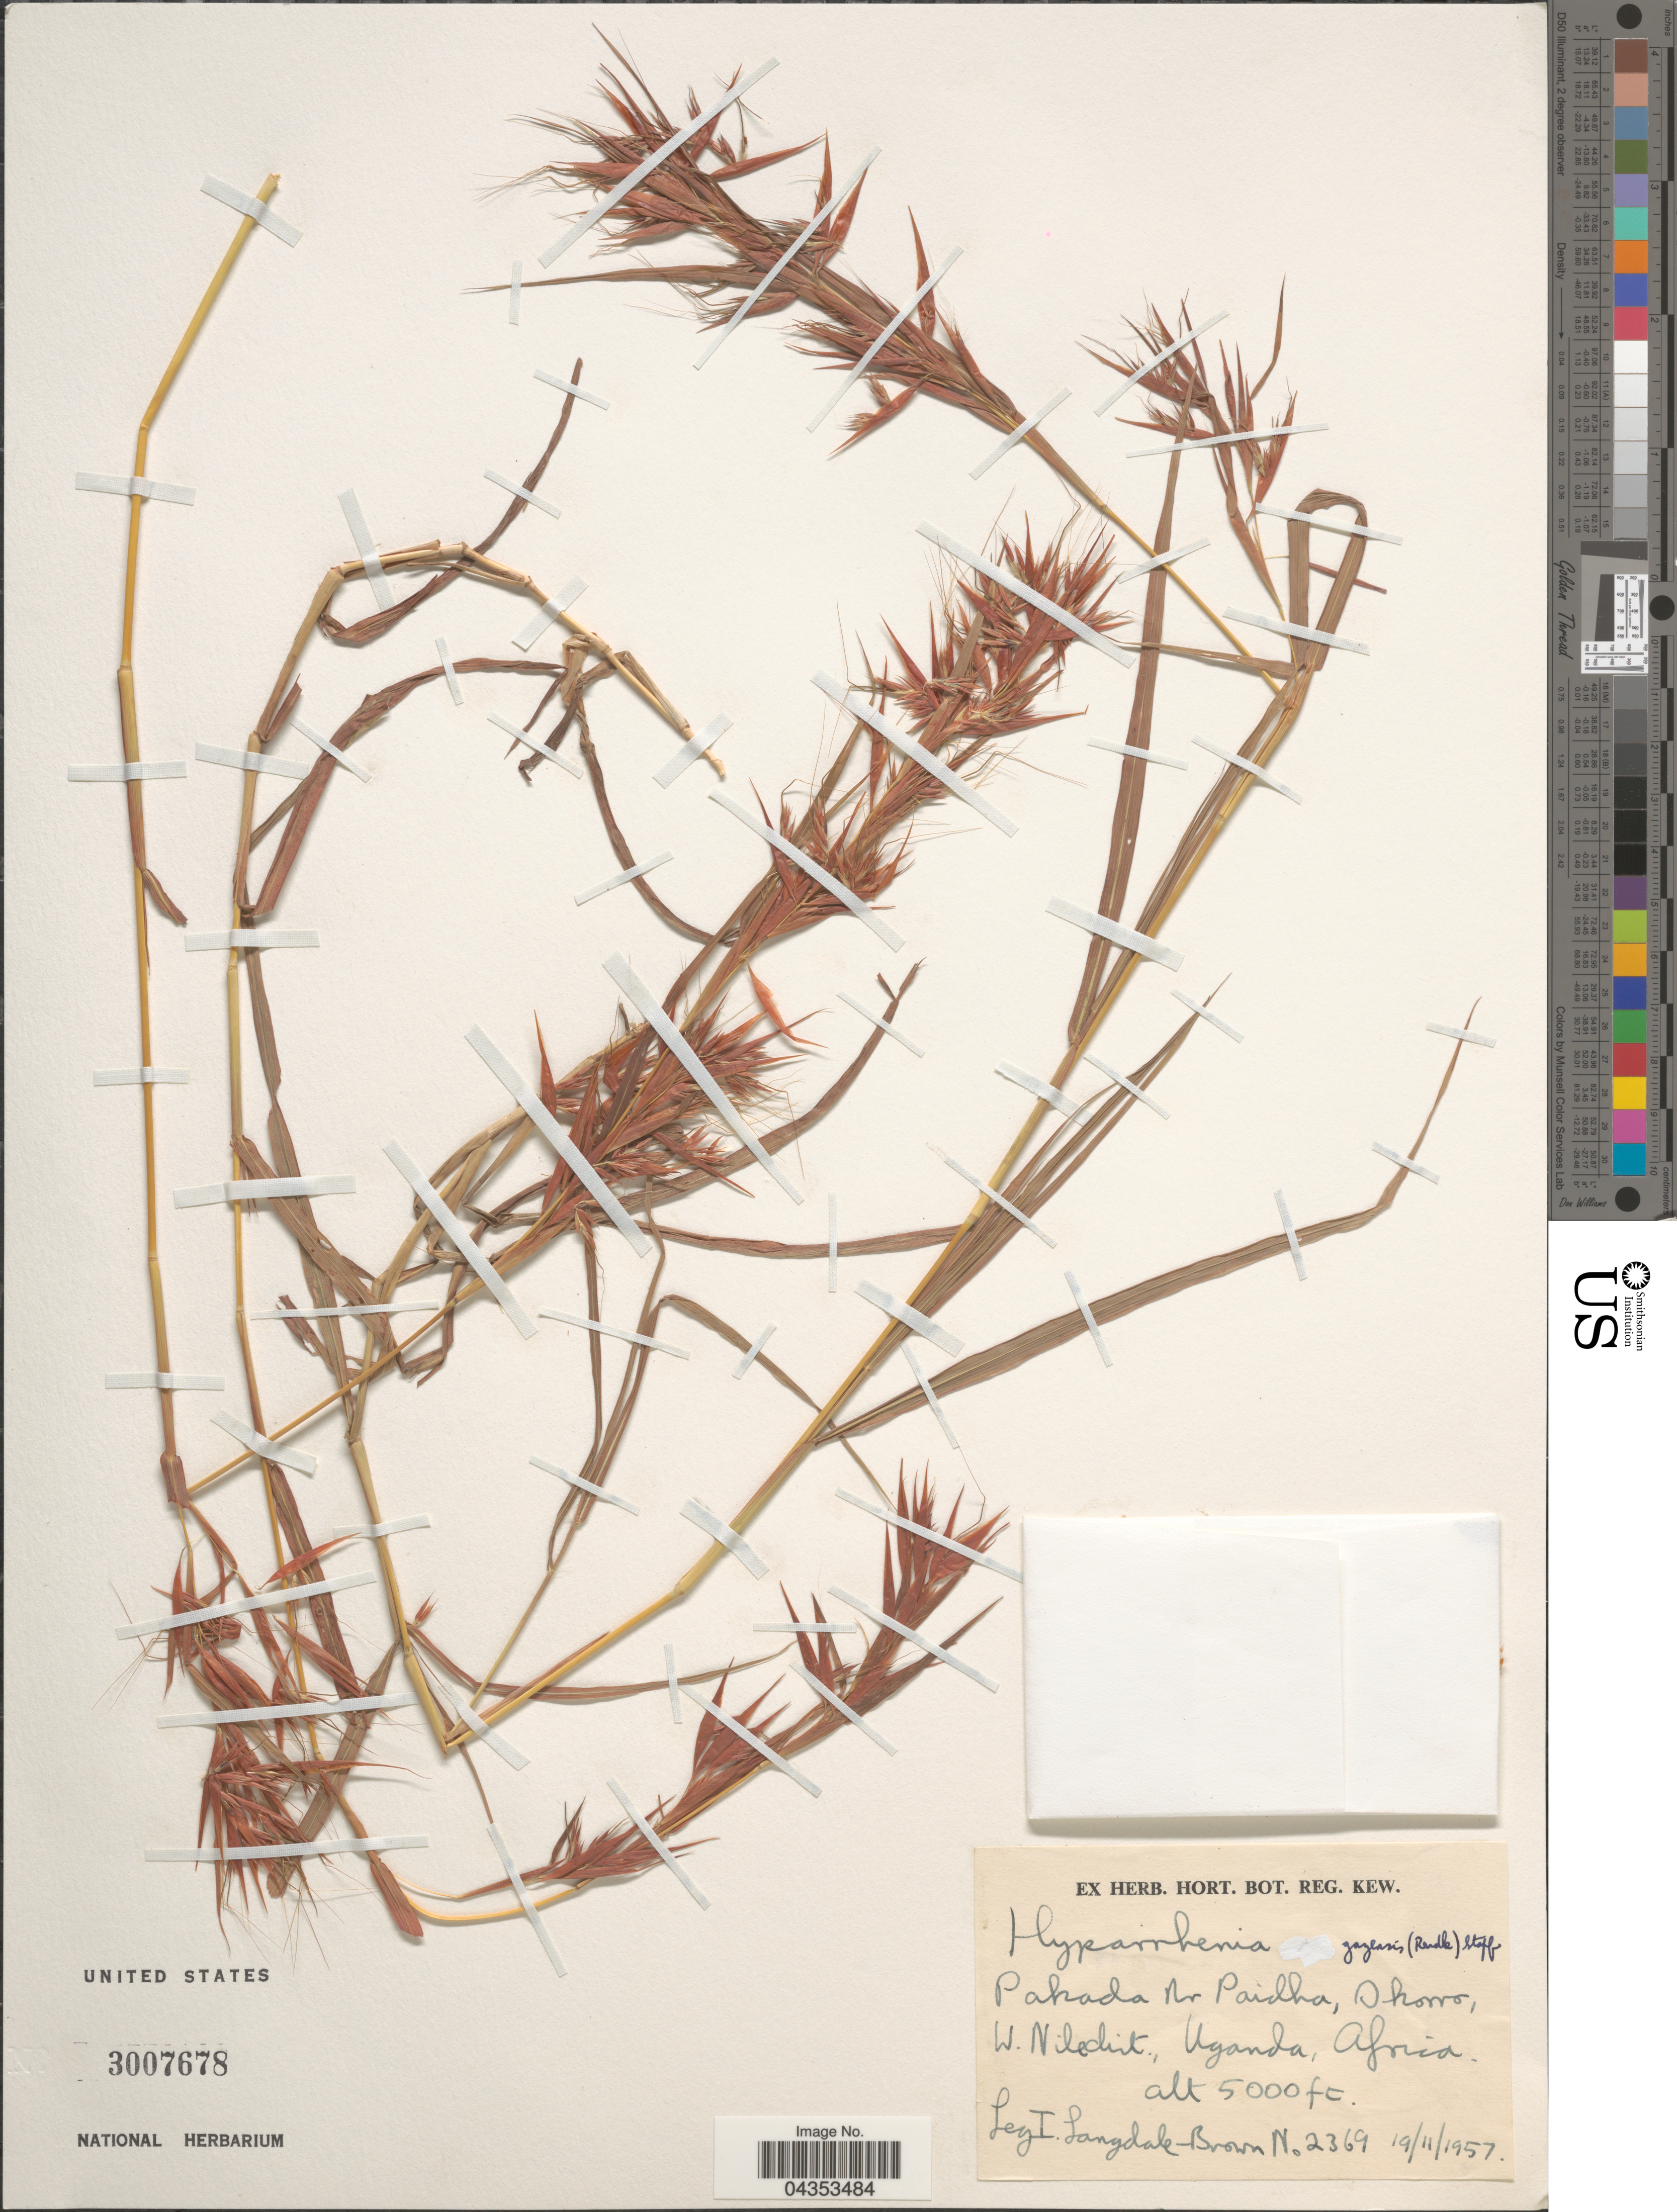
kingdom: Plantae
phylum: Tracheophyta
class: Liliopsida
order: Poales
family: Poaceae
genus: Hyparrhenia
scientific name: Hyparrhenia gazensis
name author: (Rendle) Stapf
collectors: I. Langdale-Brown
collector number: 2369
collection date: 1957-11-19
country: Uganda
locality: Pakada Nr Paidha, Okorro, W. Nile dist.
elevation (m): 1524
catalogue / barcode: US 3007678